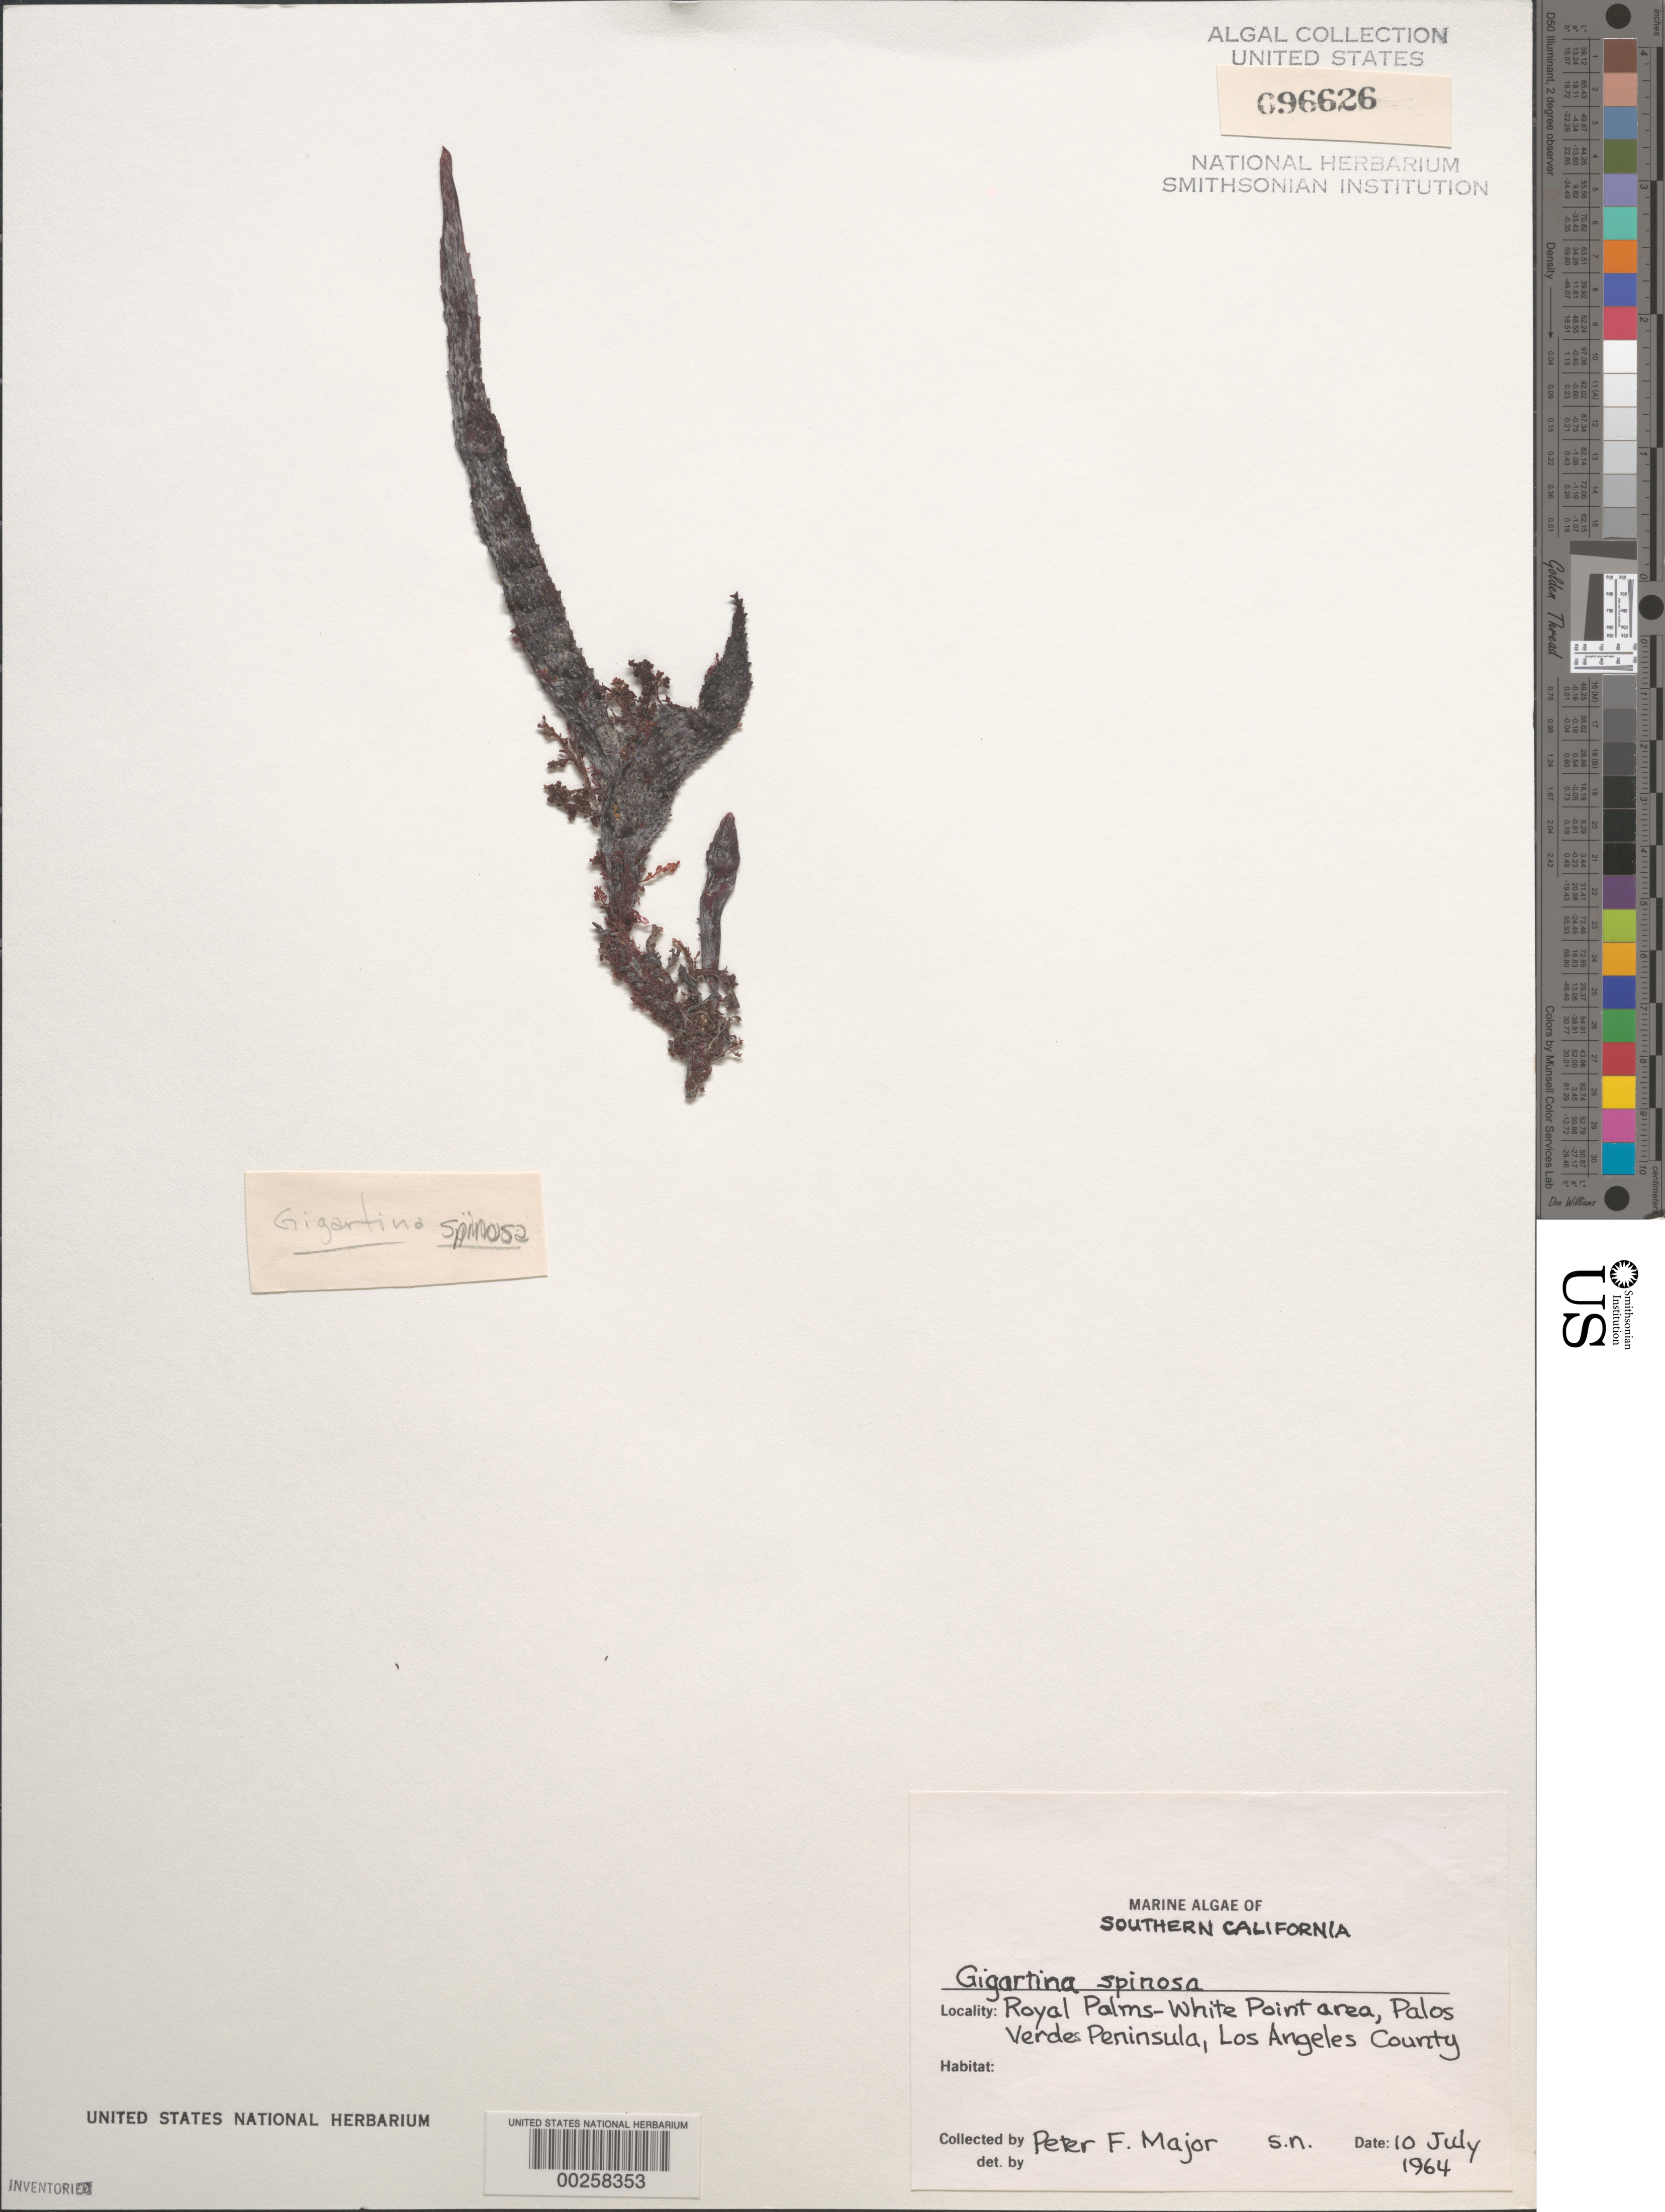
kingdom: Plantae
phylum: Rhodophyta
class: Florideophyceae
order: Gigartinales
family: Gigartinaceae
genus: Chondracanthus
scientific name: Chondracanthus spinosus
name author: (Kütz.) Guiry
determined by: Algae name updating Project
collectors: P. Major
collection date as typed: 10 Jul 1964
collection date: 1964-07-10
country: United States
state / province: California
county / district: Los Angeles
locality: Royal Palms-Whites Point area, Palos Verdes Peninsula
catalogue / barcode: US 96626